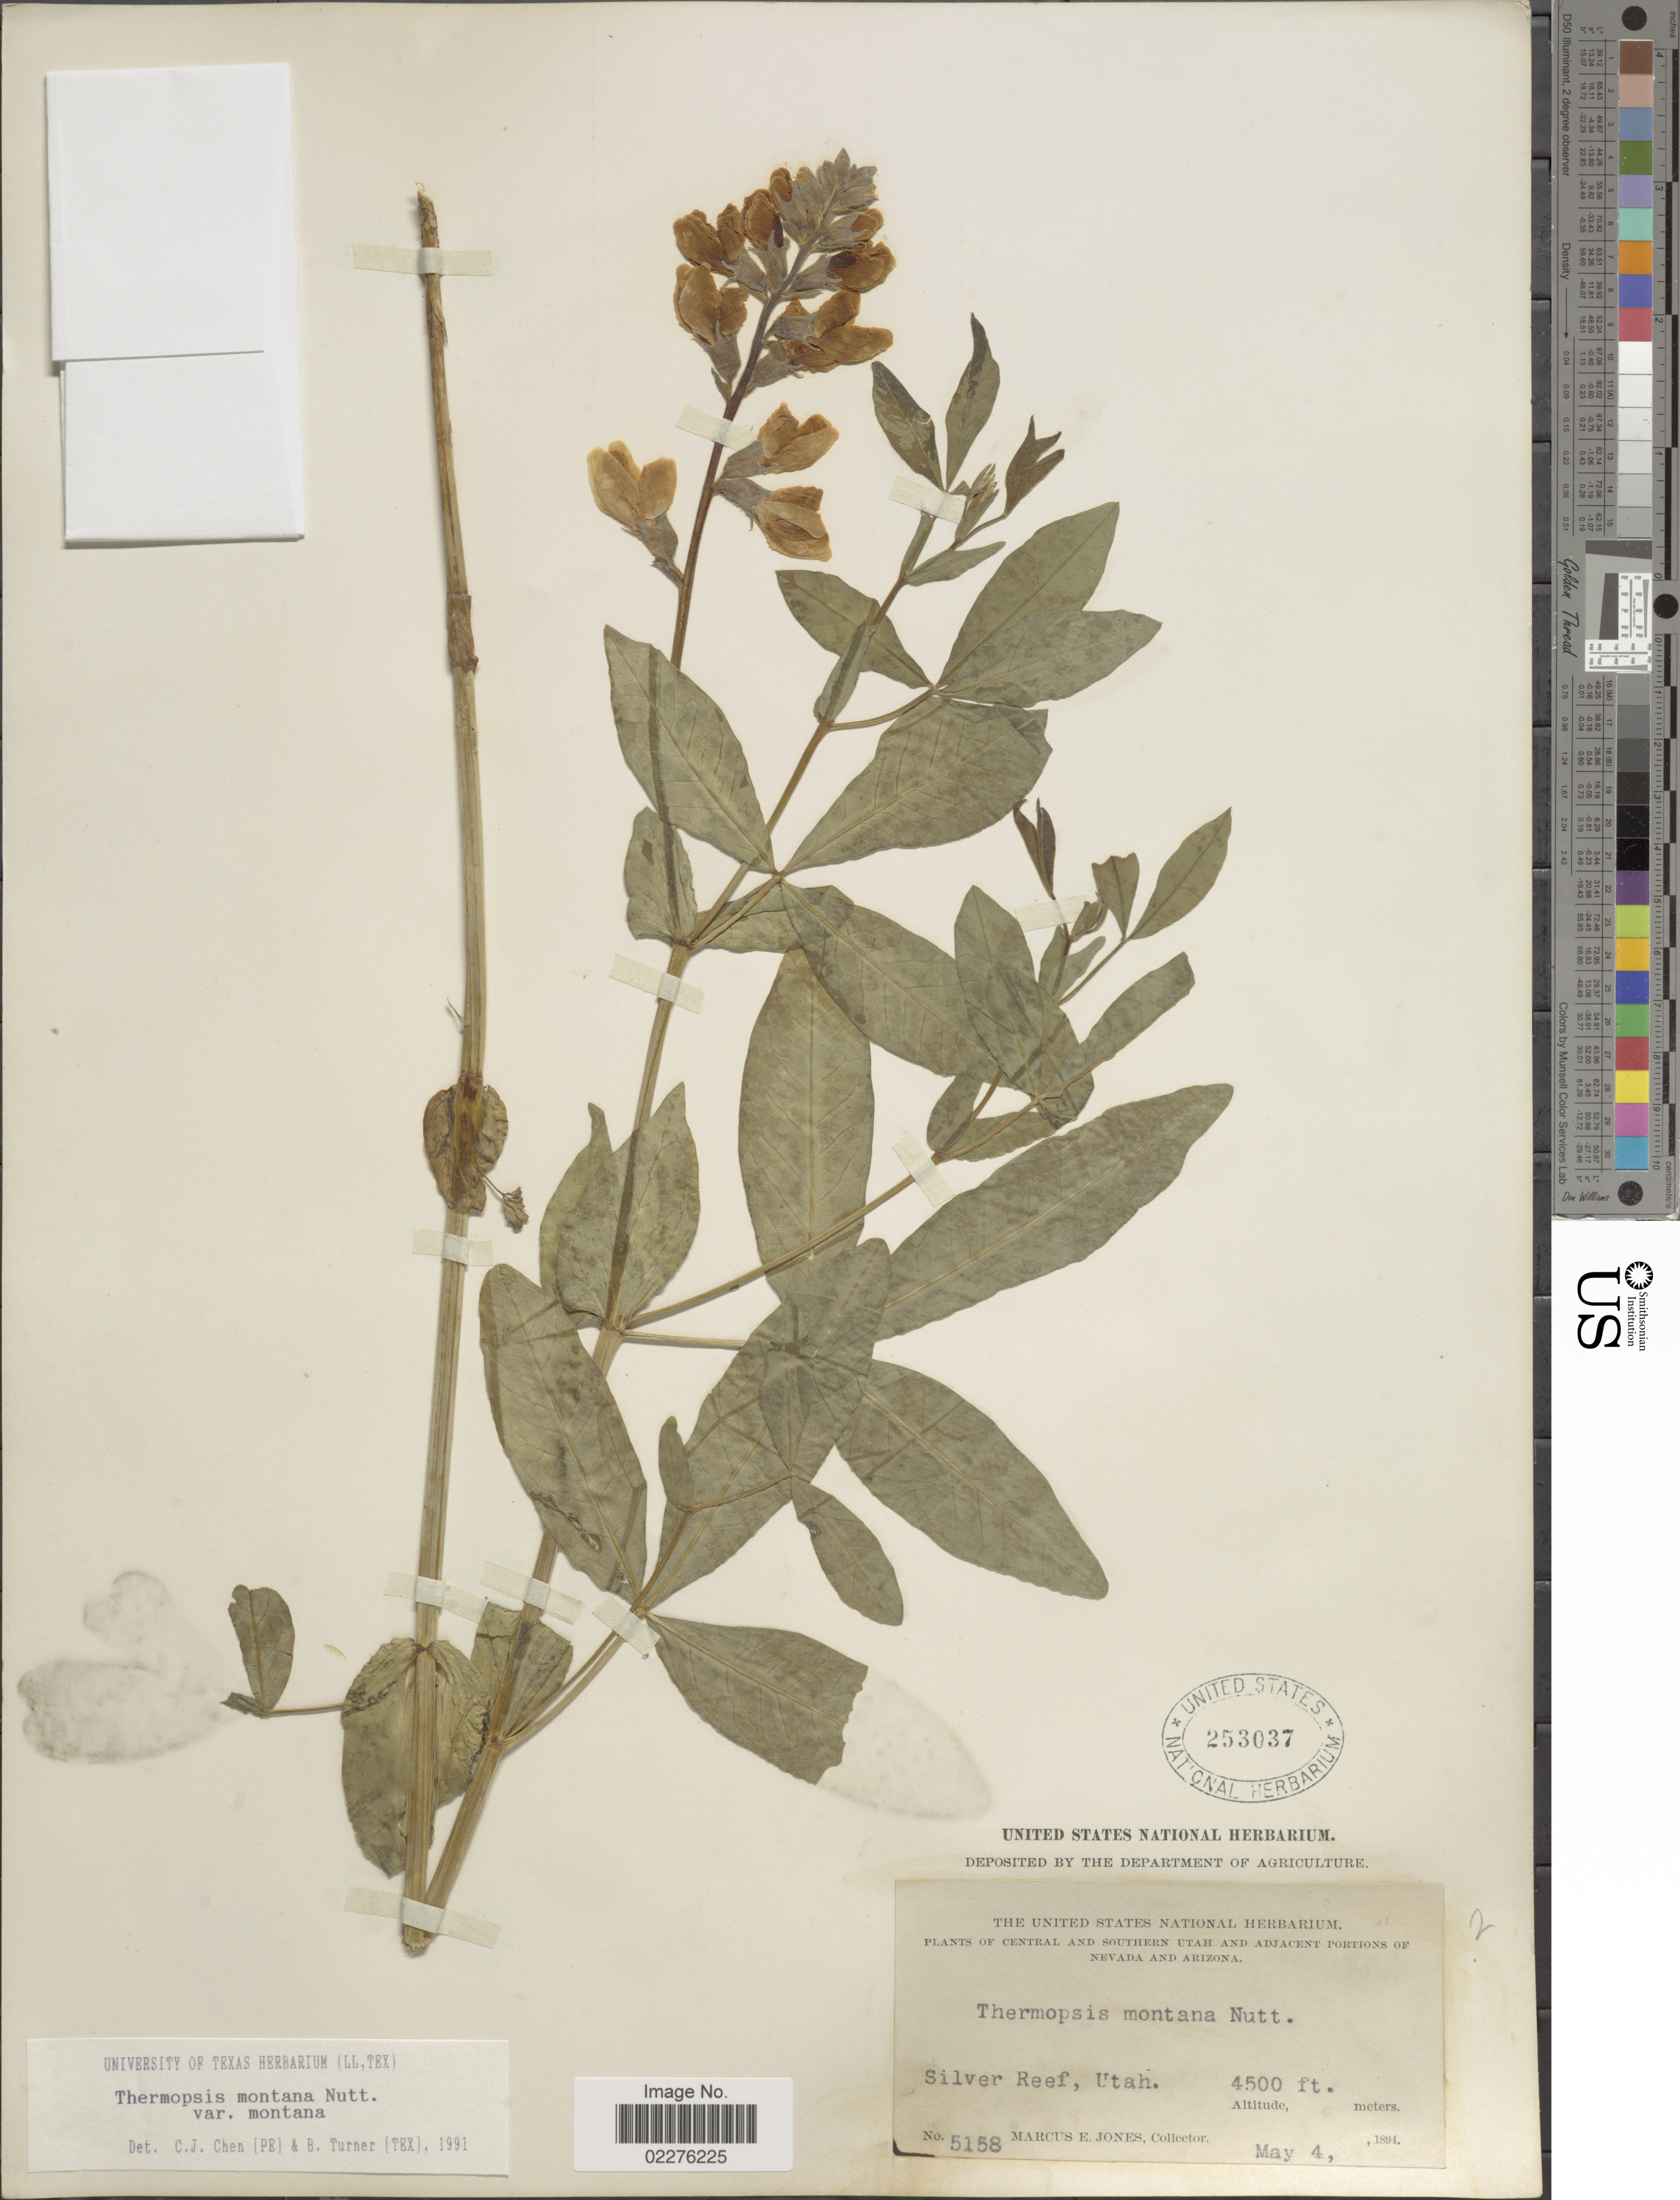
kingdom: Plantae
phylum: Tracheophyta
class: Magnoliopsida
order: Fabales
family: Fabaceae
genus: Thermopsis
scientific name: Thermopsis montana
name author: Nutt.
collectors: M. E. Jones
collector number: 5158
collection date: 1894-05-04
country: United States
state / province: Utah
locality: Central and Southern Utah and Adjacent Portions of Nevada and Arizona, Silver Reef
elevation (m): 1372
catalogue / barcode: US 253037